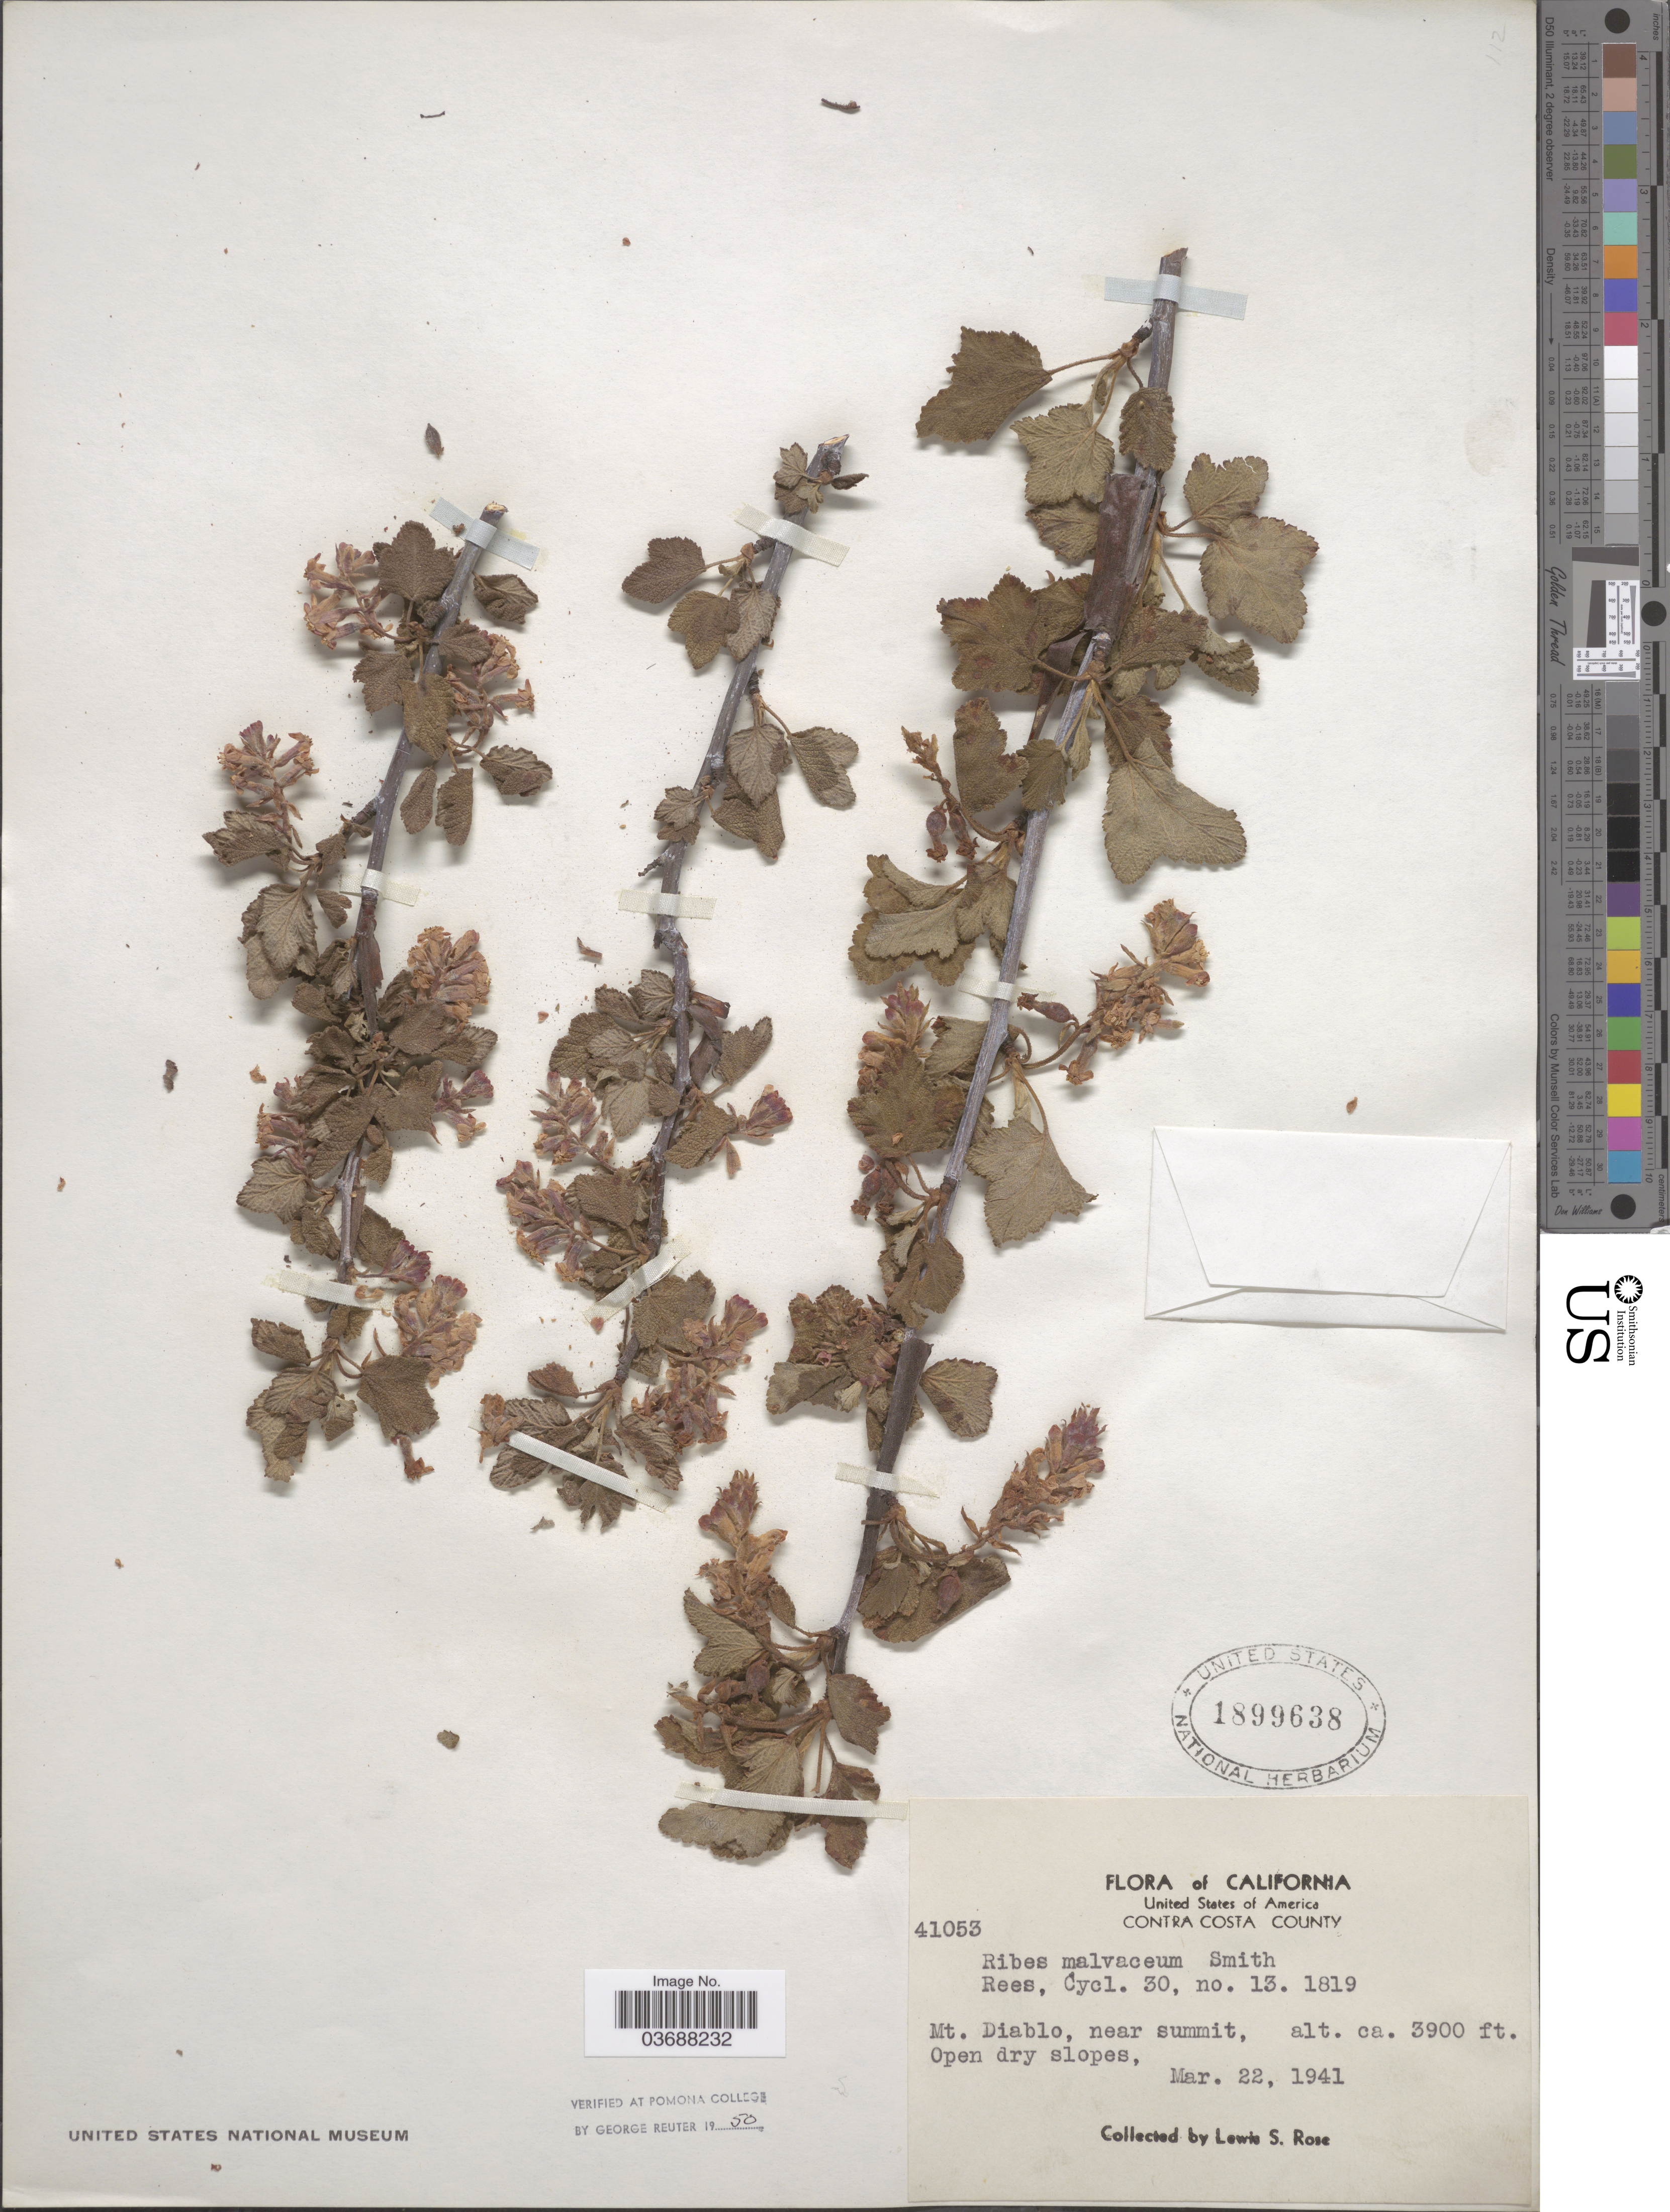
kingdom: Plantae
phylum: Tracheophyta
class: Magnoliopsida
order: Saxifragales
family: Grossulariaceae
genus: Ribes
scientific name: Ribes malvaceum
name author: Sm.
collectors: L. S. Rose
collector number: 41053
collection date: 1941-03-22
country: United States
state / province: California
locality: Mt. Diablo, near summit.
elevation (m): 1189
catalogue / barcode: US 1899638